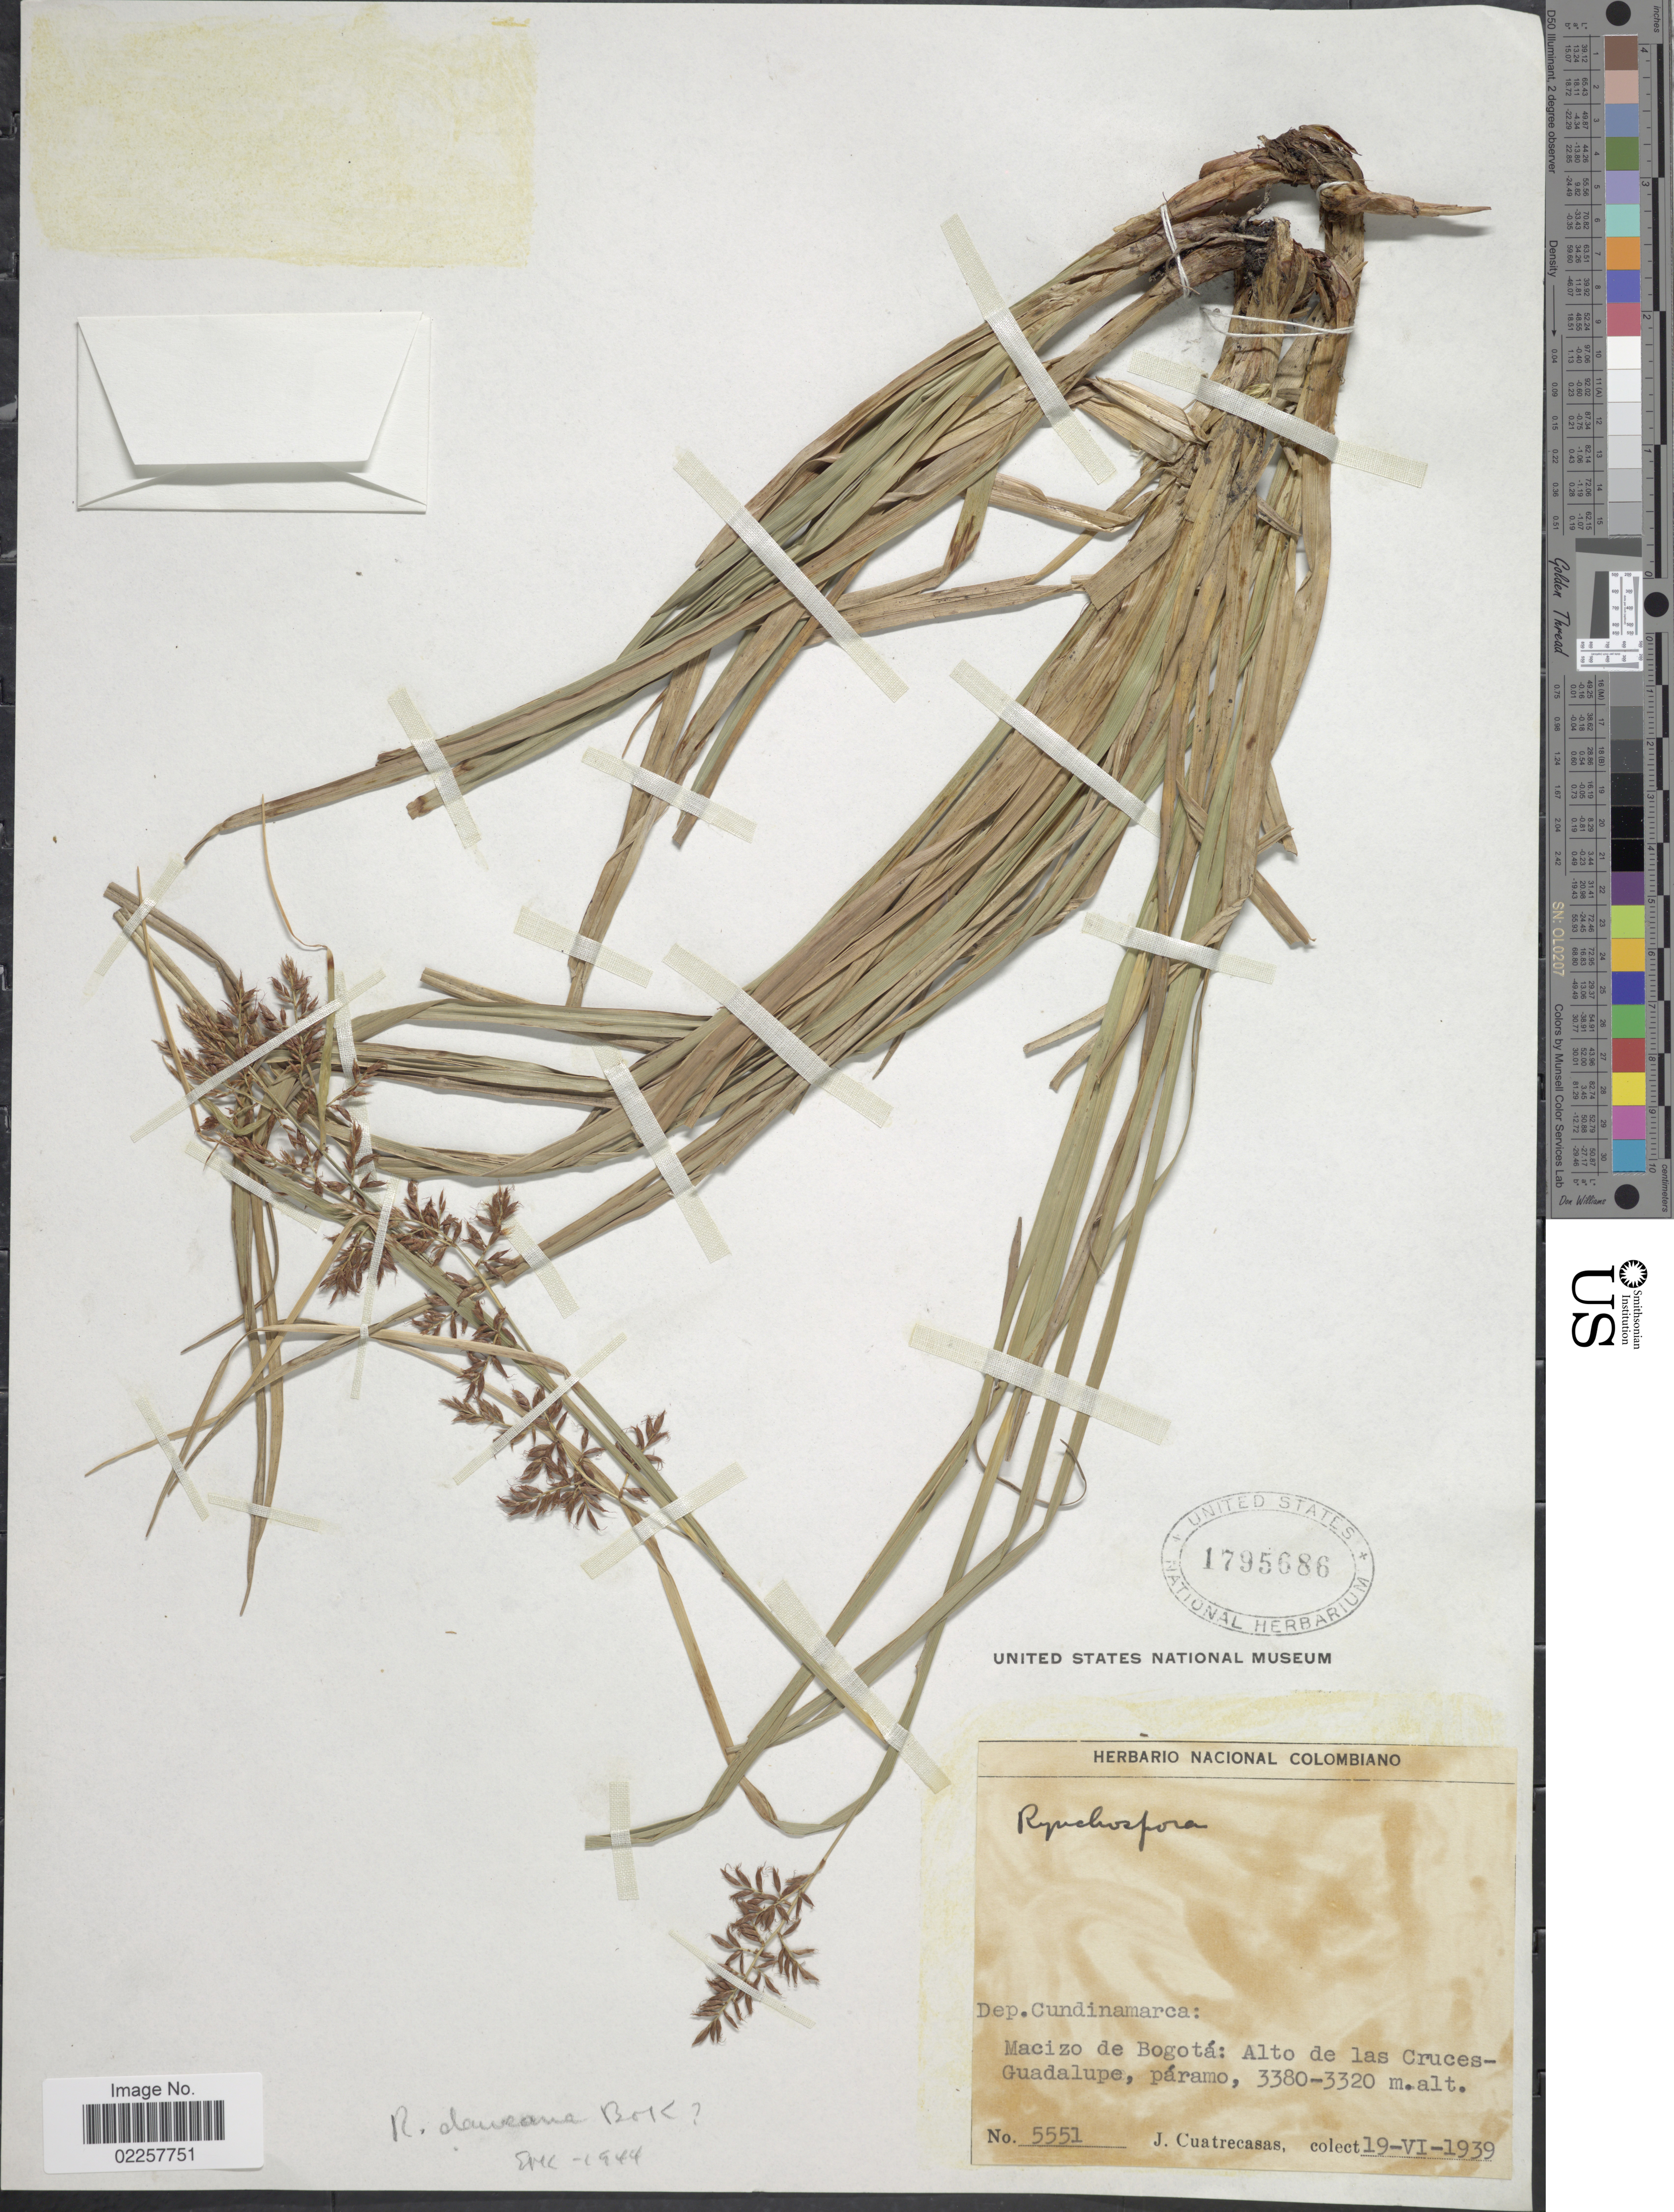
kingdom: Plantae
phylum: Tracheophyta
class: Liliopsida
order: Poales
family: Cyperaceae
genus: Rhynchospora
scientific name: Rhynchospora sp.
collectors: J. Cuatrecasas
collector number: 5551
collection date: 1939-06-19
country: Colombia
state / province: Cundinamarca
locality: Macizo de Bogota: Alto de las Cruces-Guadalupe, paramo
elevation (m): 3320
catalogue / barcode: US 1795686